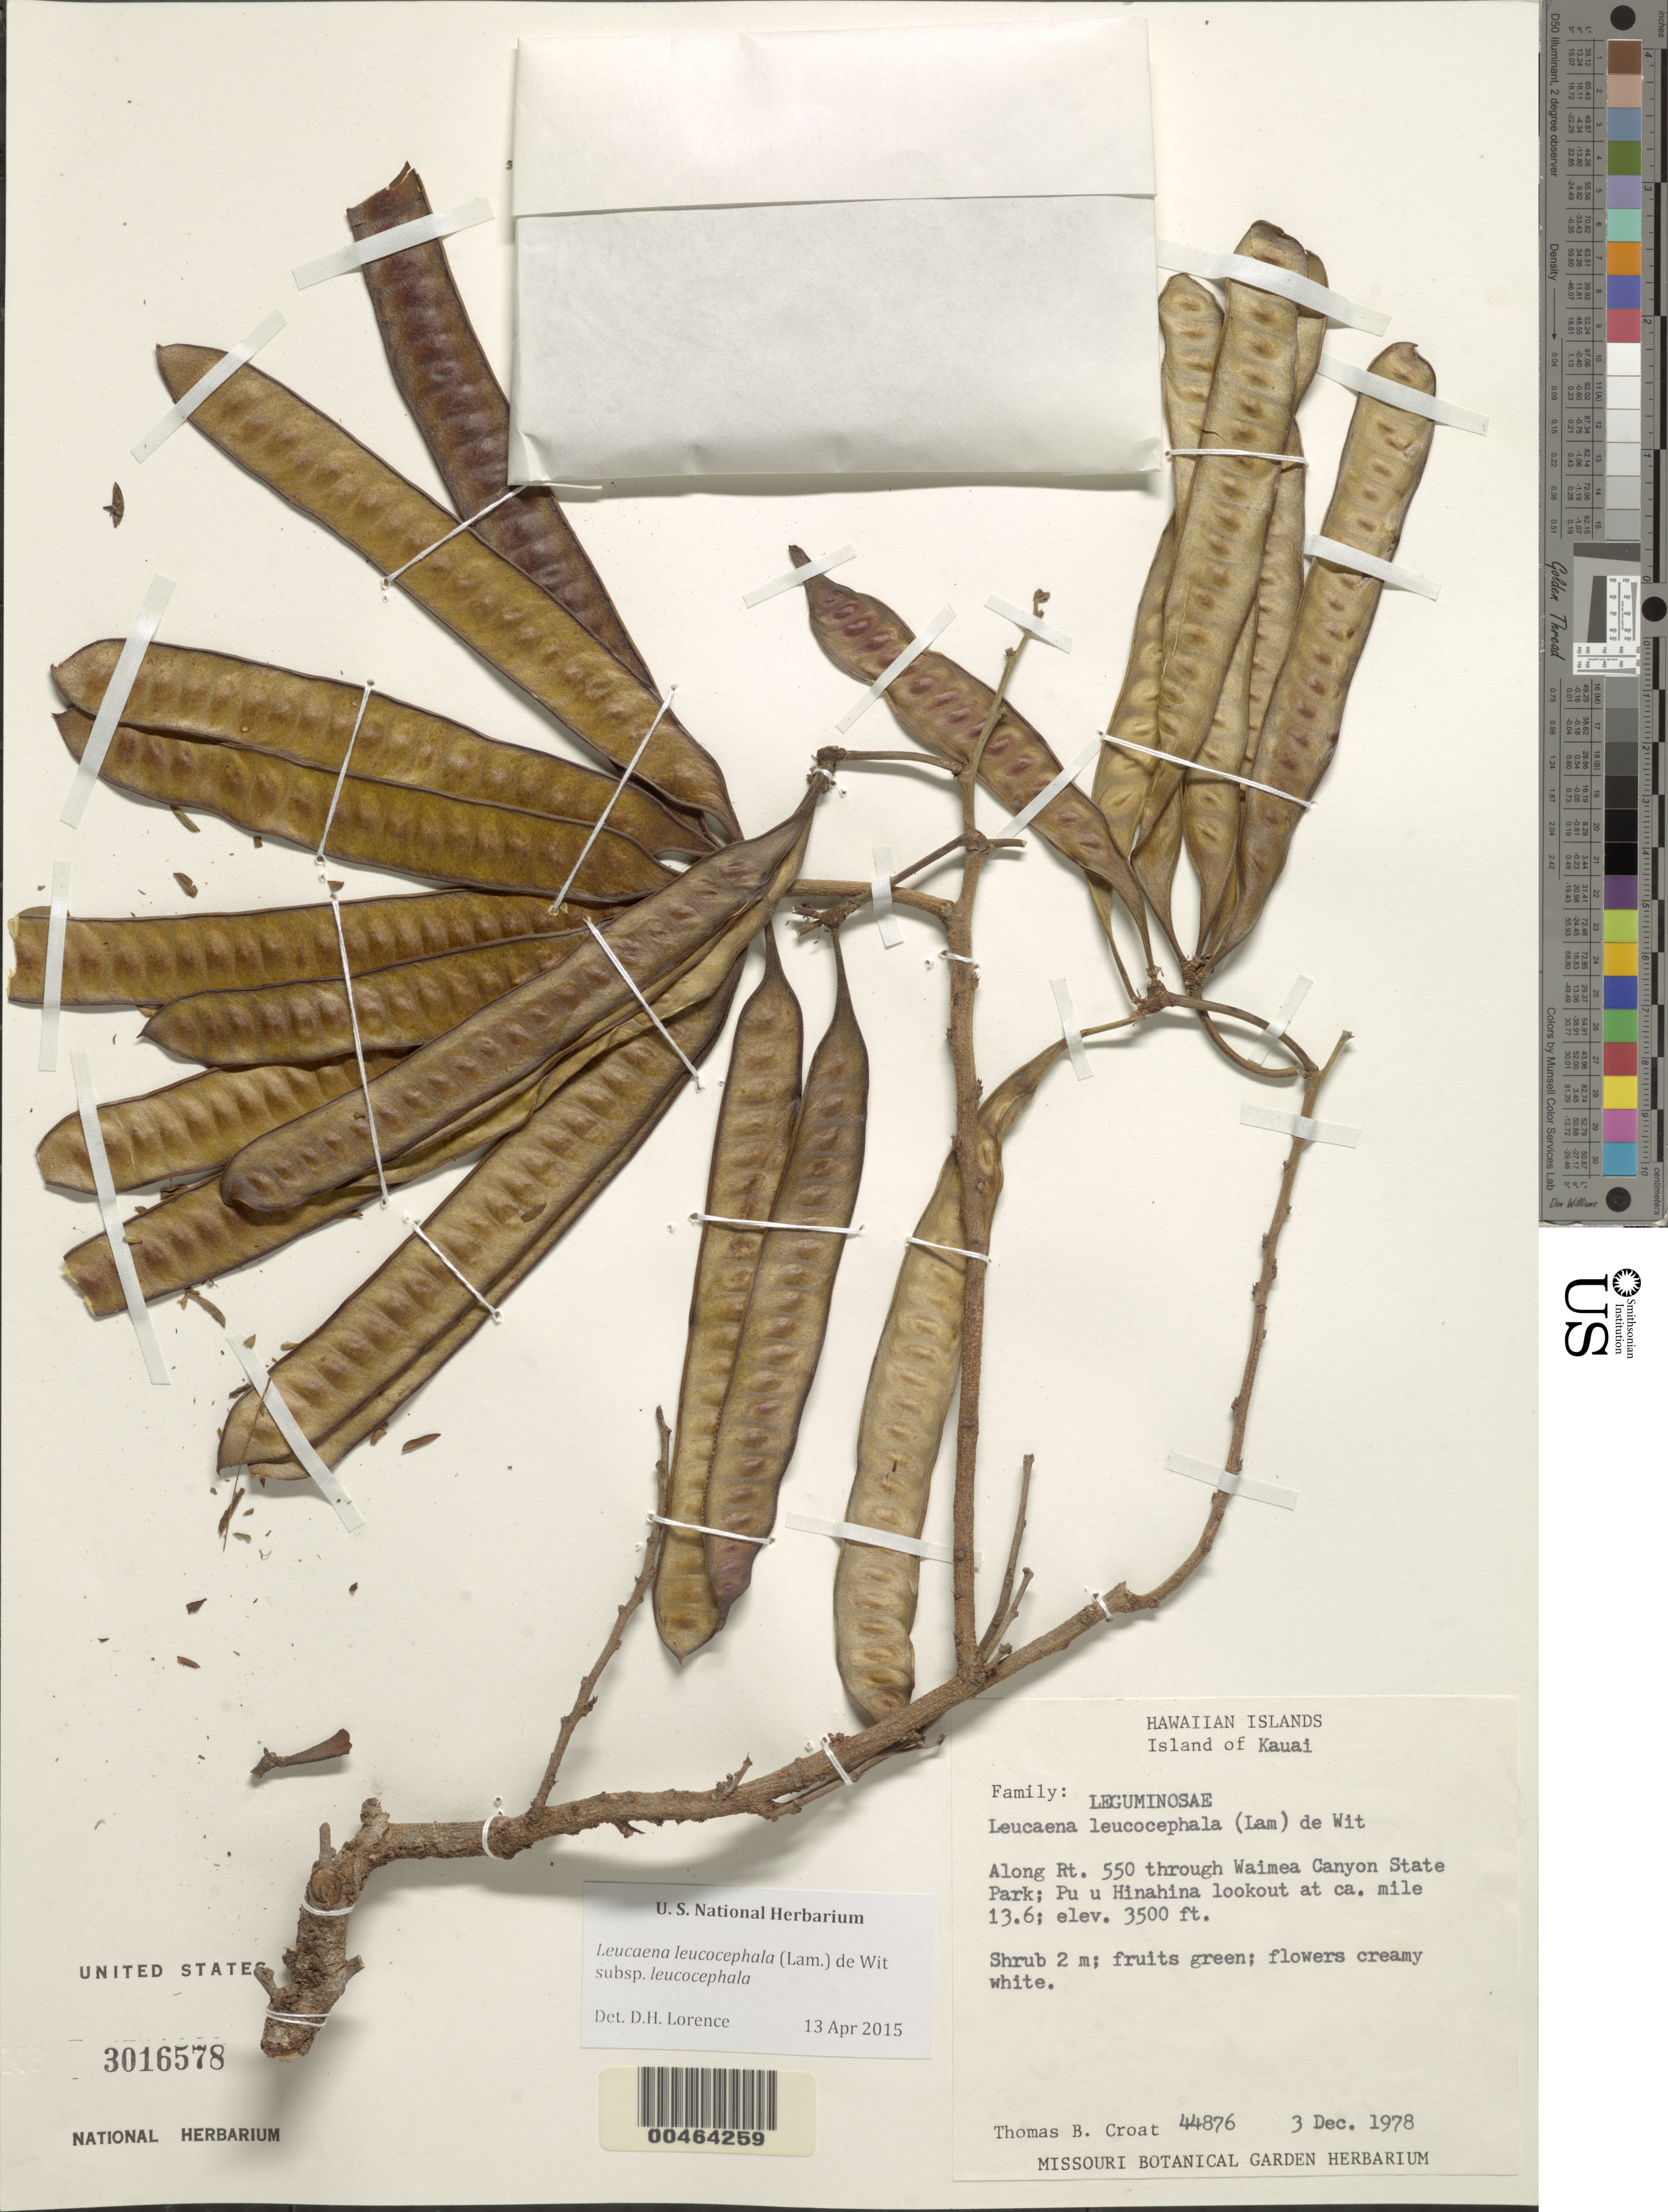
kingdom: Plantae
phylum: Tracheophyta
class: Magnoliopsida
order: Fabales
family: Fabaceae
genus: Leucaena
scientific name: Leucaena leucocephala subsp. leucocephala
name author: (Lam.) de Wit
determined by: Lorence, David H., (PTBG), National Tropical Botanical Garden (UNITED STATES)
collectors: T. B. Croat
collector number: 44876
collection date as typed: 3 Dec 1978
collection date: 1978-12-03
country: United States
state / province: Hawaii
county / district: Kauai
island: Kaua'i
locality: Along Rt. 550 through Waimea Canyon State Park; Puu Hinahina lookout at ca. mile 13.6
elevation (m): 1067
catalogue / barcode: US 3016578